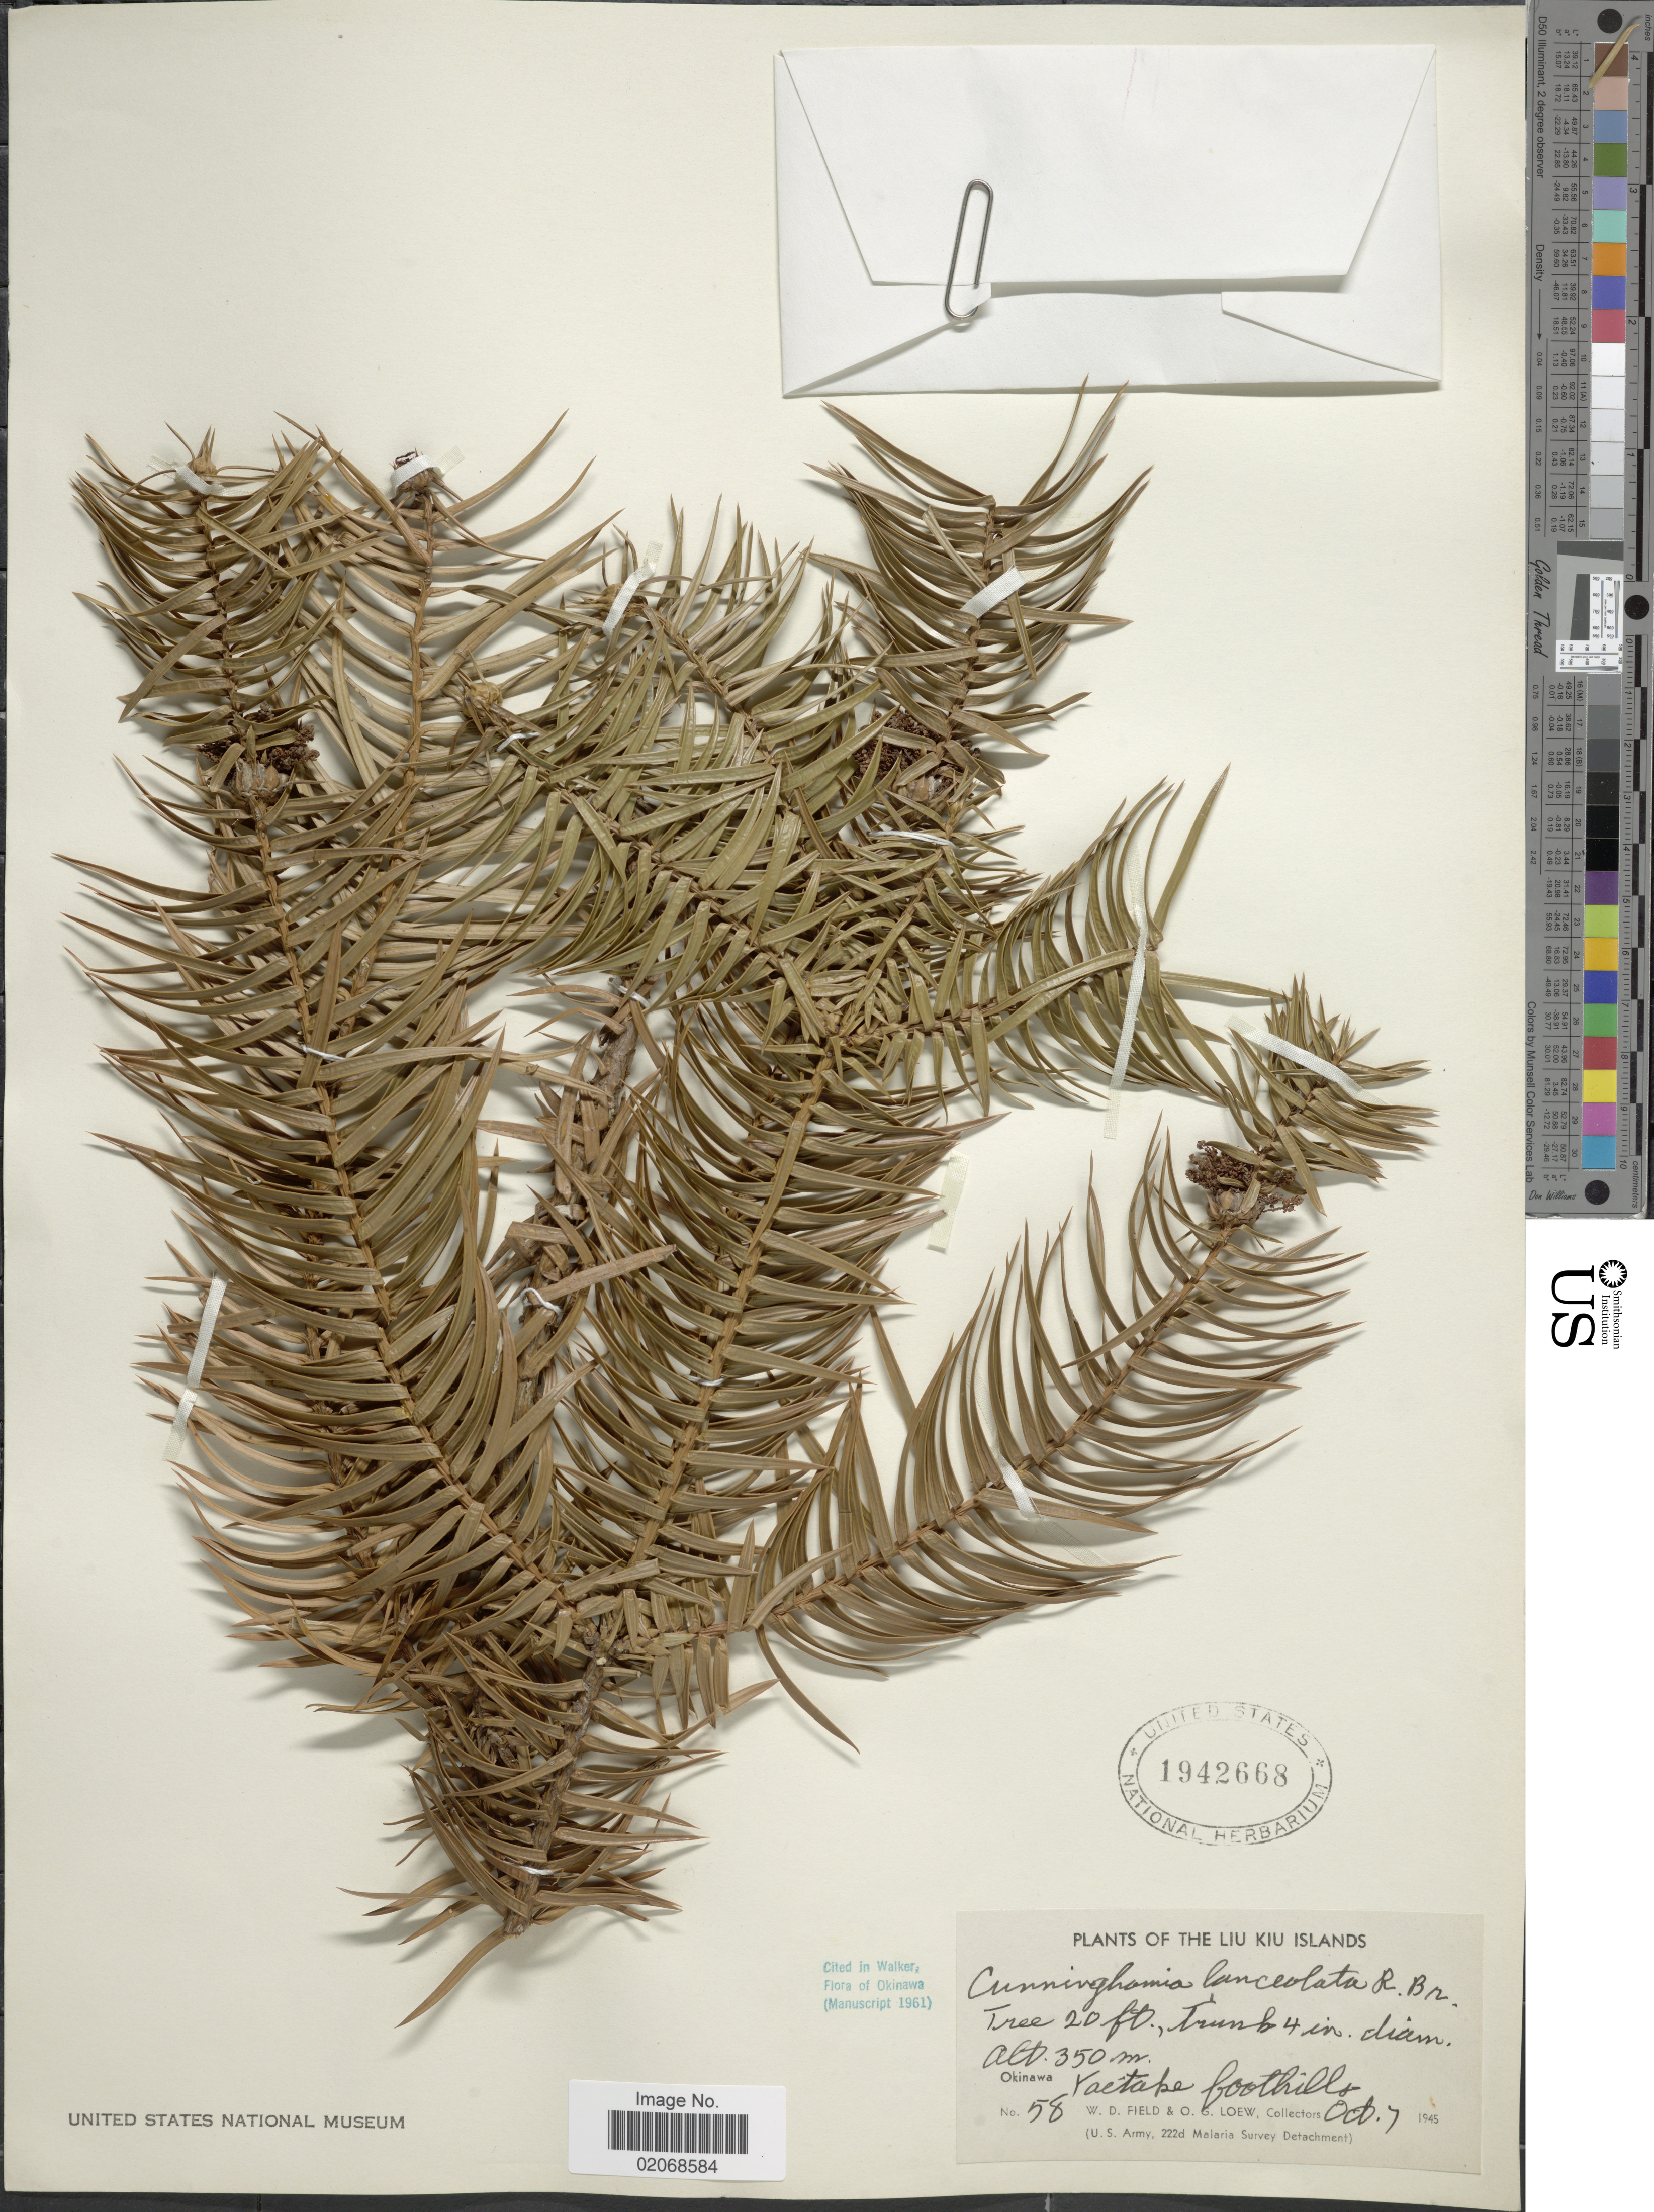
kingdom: Plantae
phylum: Tracheophyta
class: Pinopsida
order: Pinales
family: Cupressaceae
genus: Cunninghamia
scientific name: Cunninghamia lanceolata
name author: (Lamb.) Hook.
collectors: W. D. Field & O. G. Loew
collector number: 58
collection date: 1945-10-07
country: Japan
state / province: Okinawa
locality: Liu Kiu Islands, Kaetape foothills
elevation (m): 350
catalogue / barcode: US 1942668